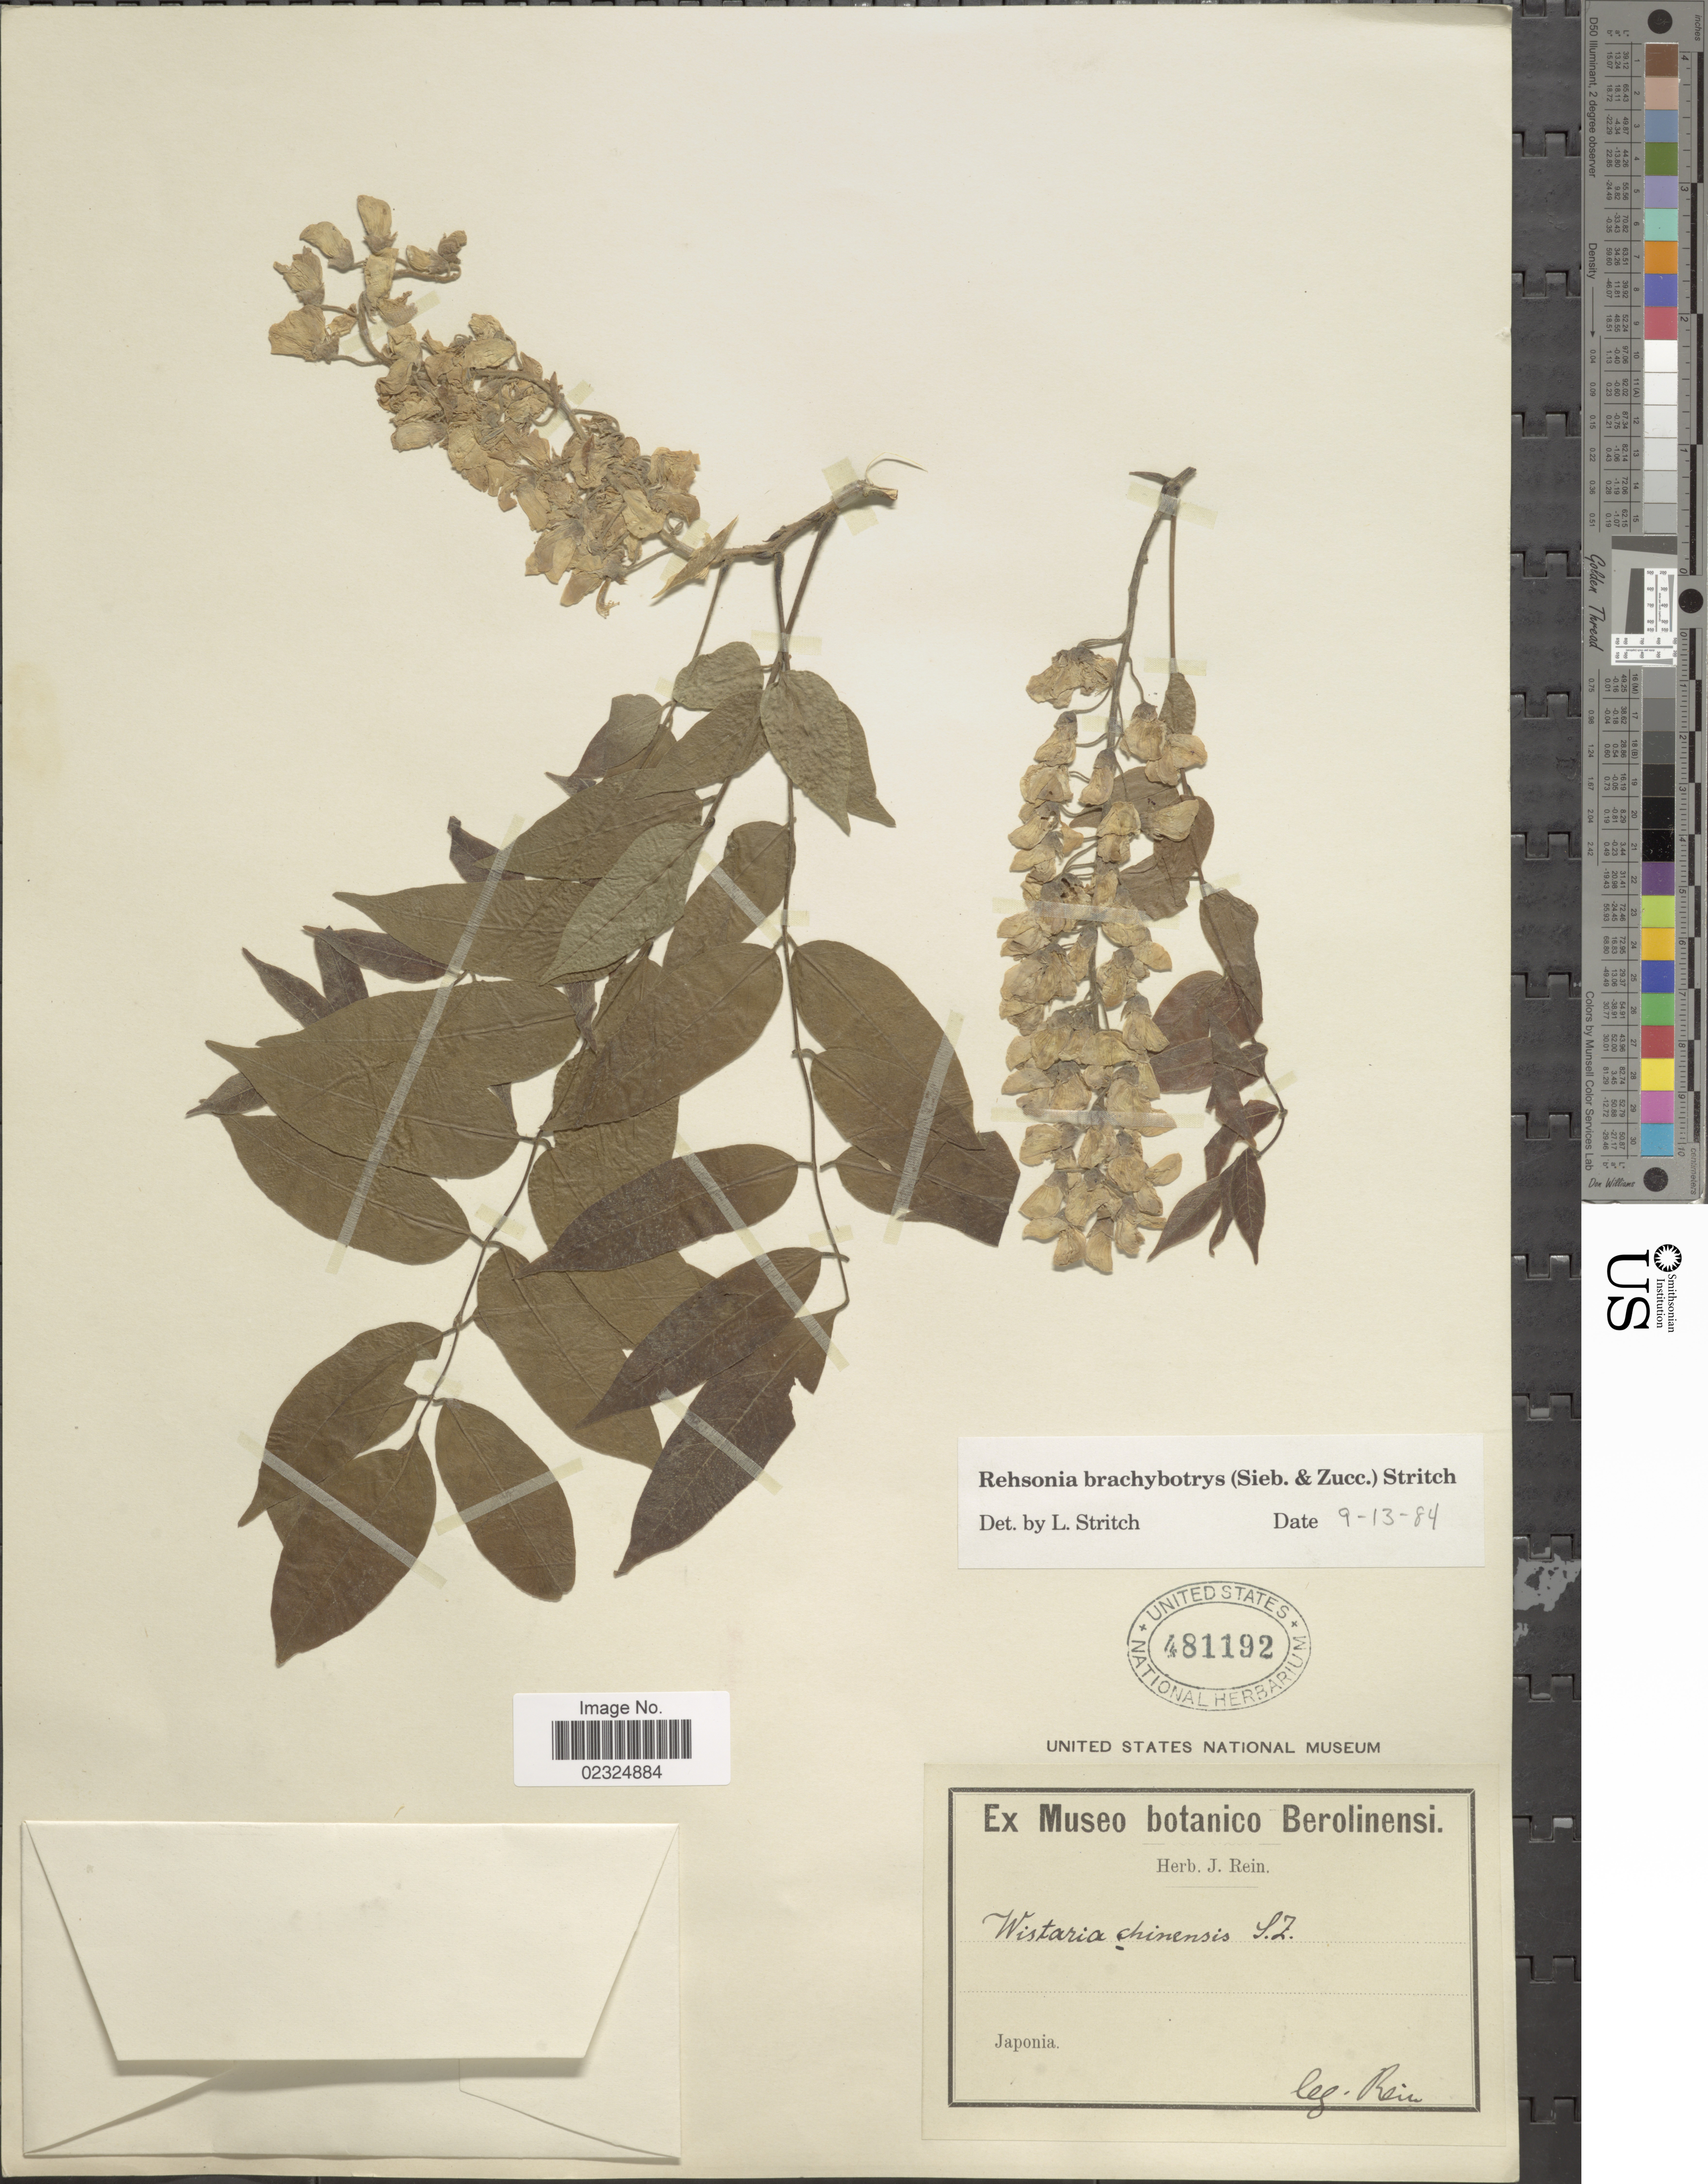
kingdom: Plantae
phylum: Tracheophyta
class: Magnoliopsida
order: Fabales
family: Fabaceae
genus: Wisteria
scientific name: Wisteria brachybotrys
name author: Siebold & Zucc.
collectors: Rein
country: Japan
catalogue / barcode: US 481192